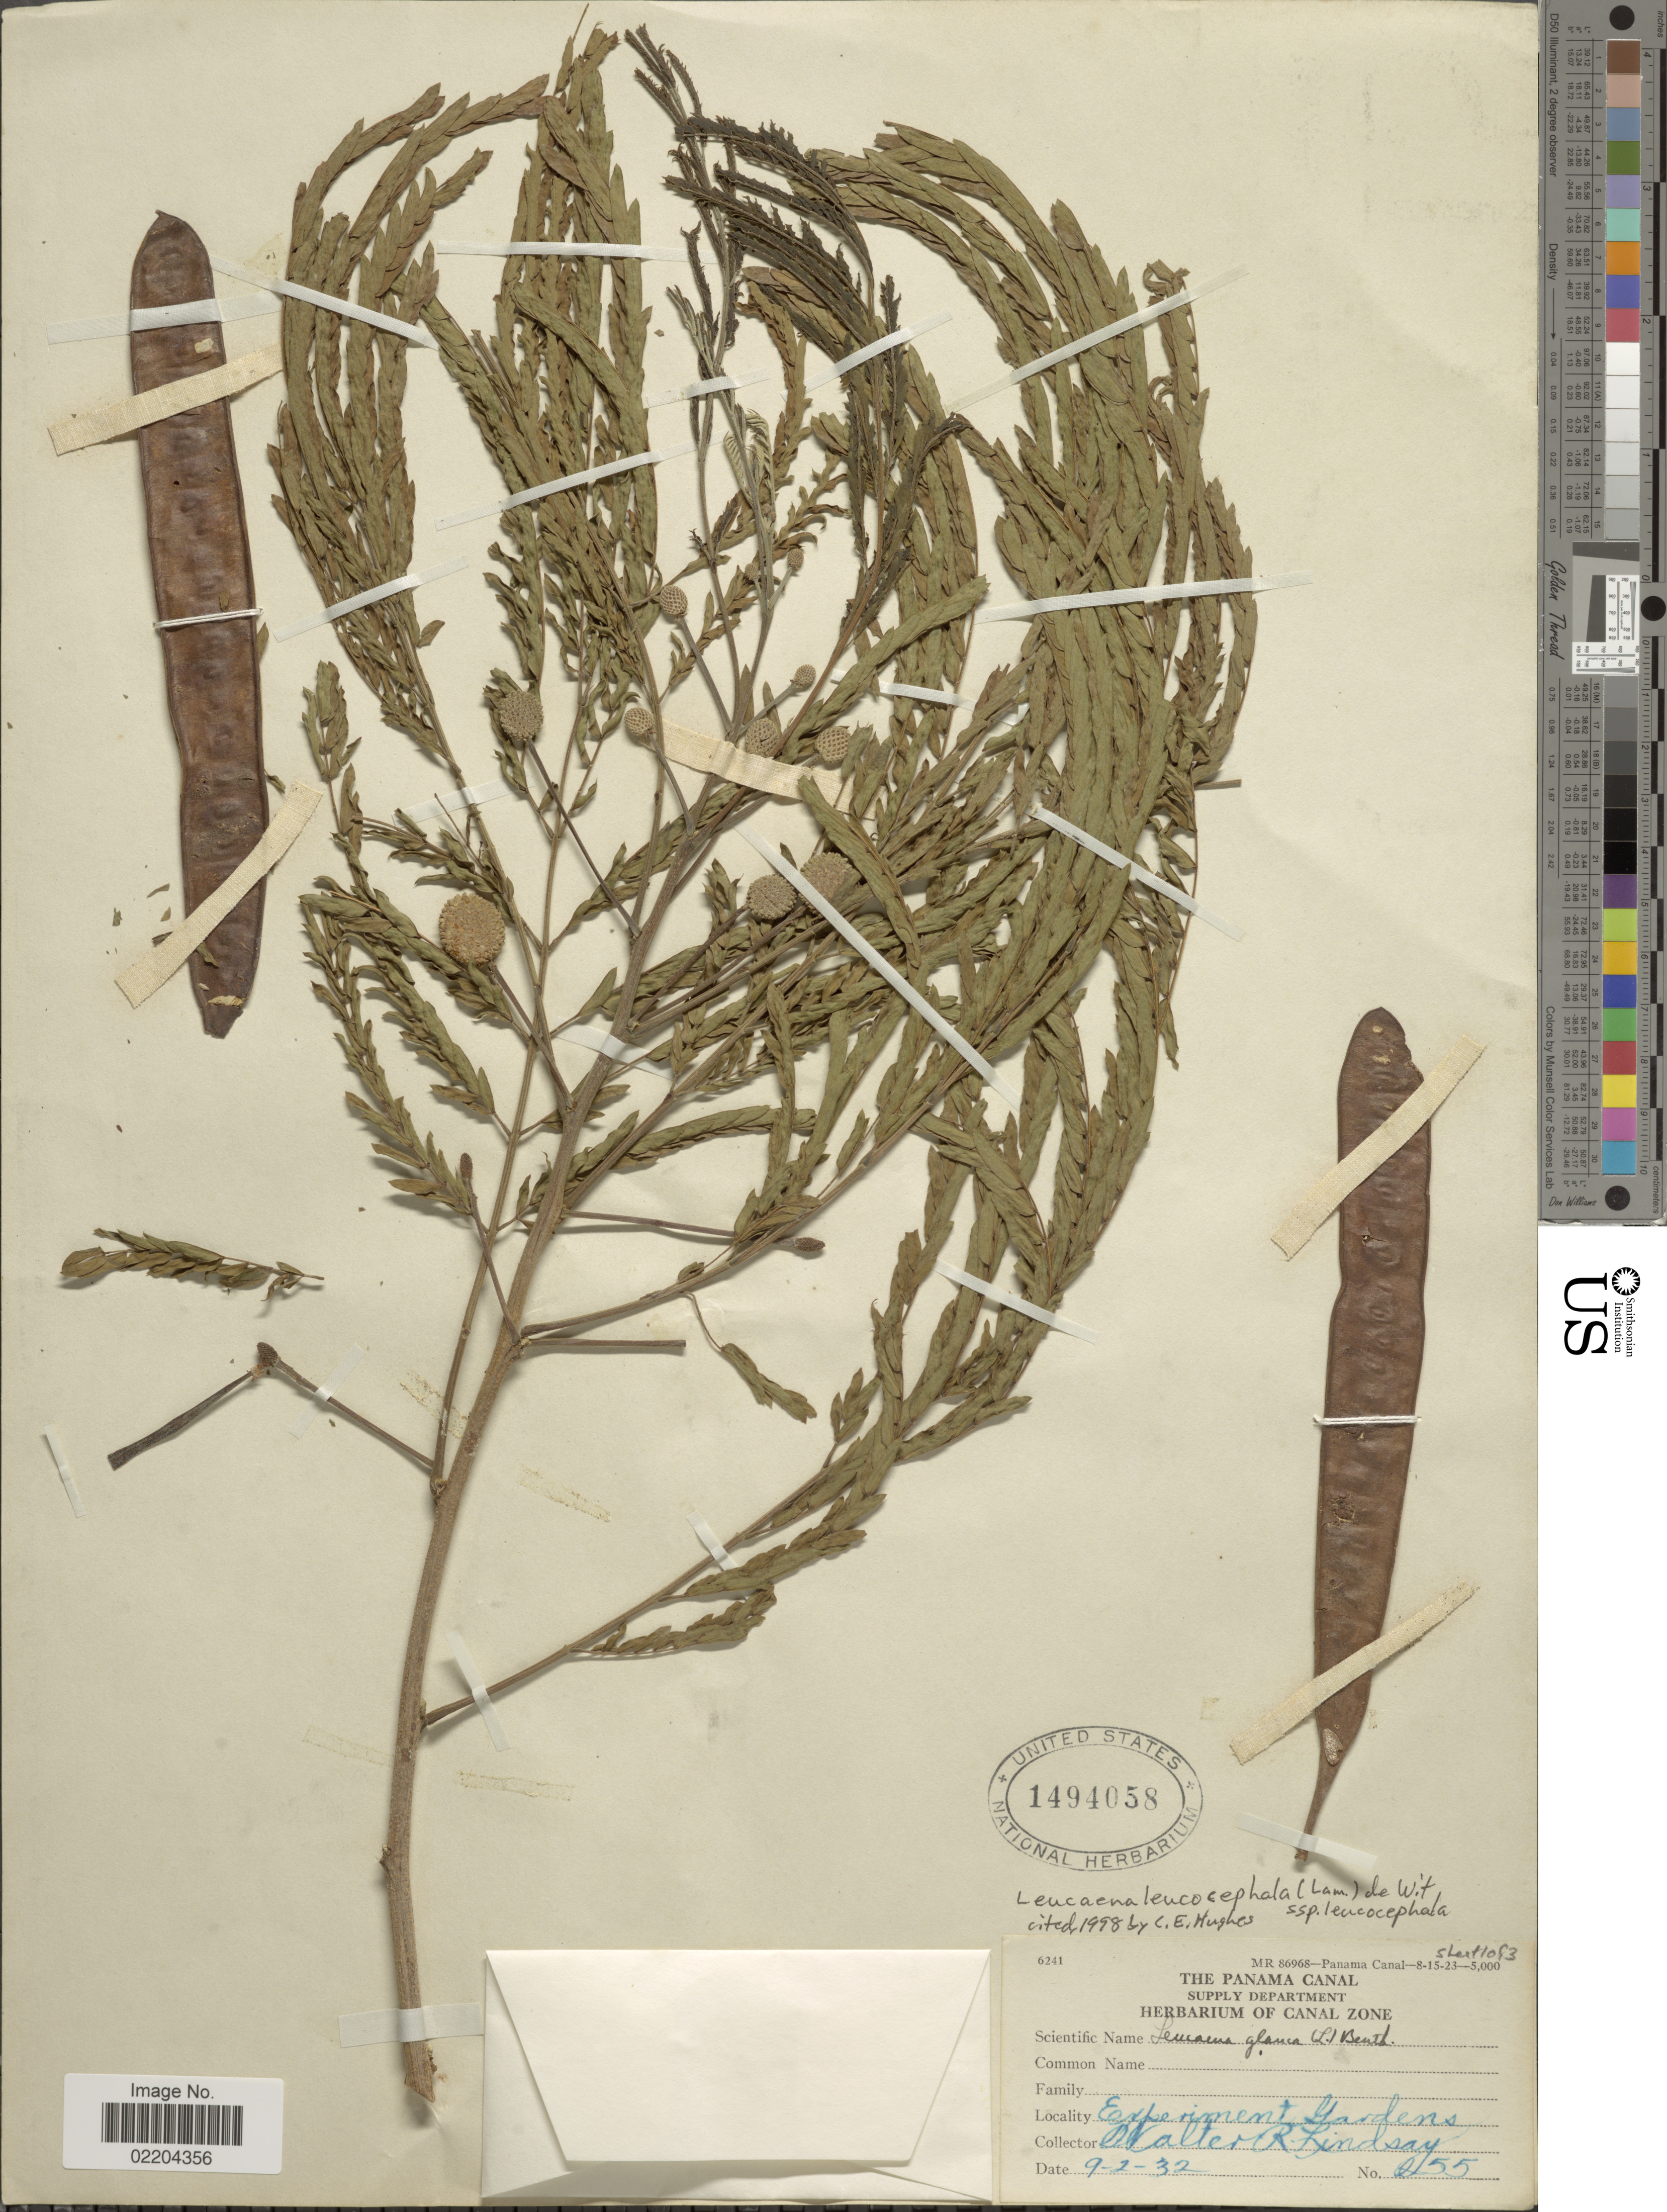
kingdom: Plantae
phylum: Tracheophyta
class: Magnoliopsida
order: Fabales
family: Fabaceae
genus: Leucaena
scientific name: Leucaena leucocephala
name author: (Lam.) de Wit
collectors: W. Lindsay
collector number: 255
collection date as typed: Transcribed d/m/y: 9/2/32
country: Panama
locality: Panama Canal. Experimental Gardens.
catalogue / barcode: US 1494058